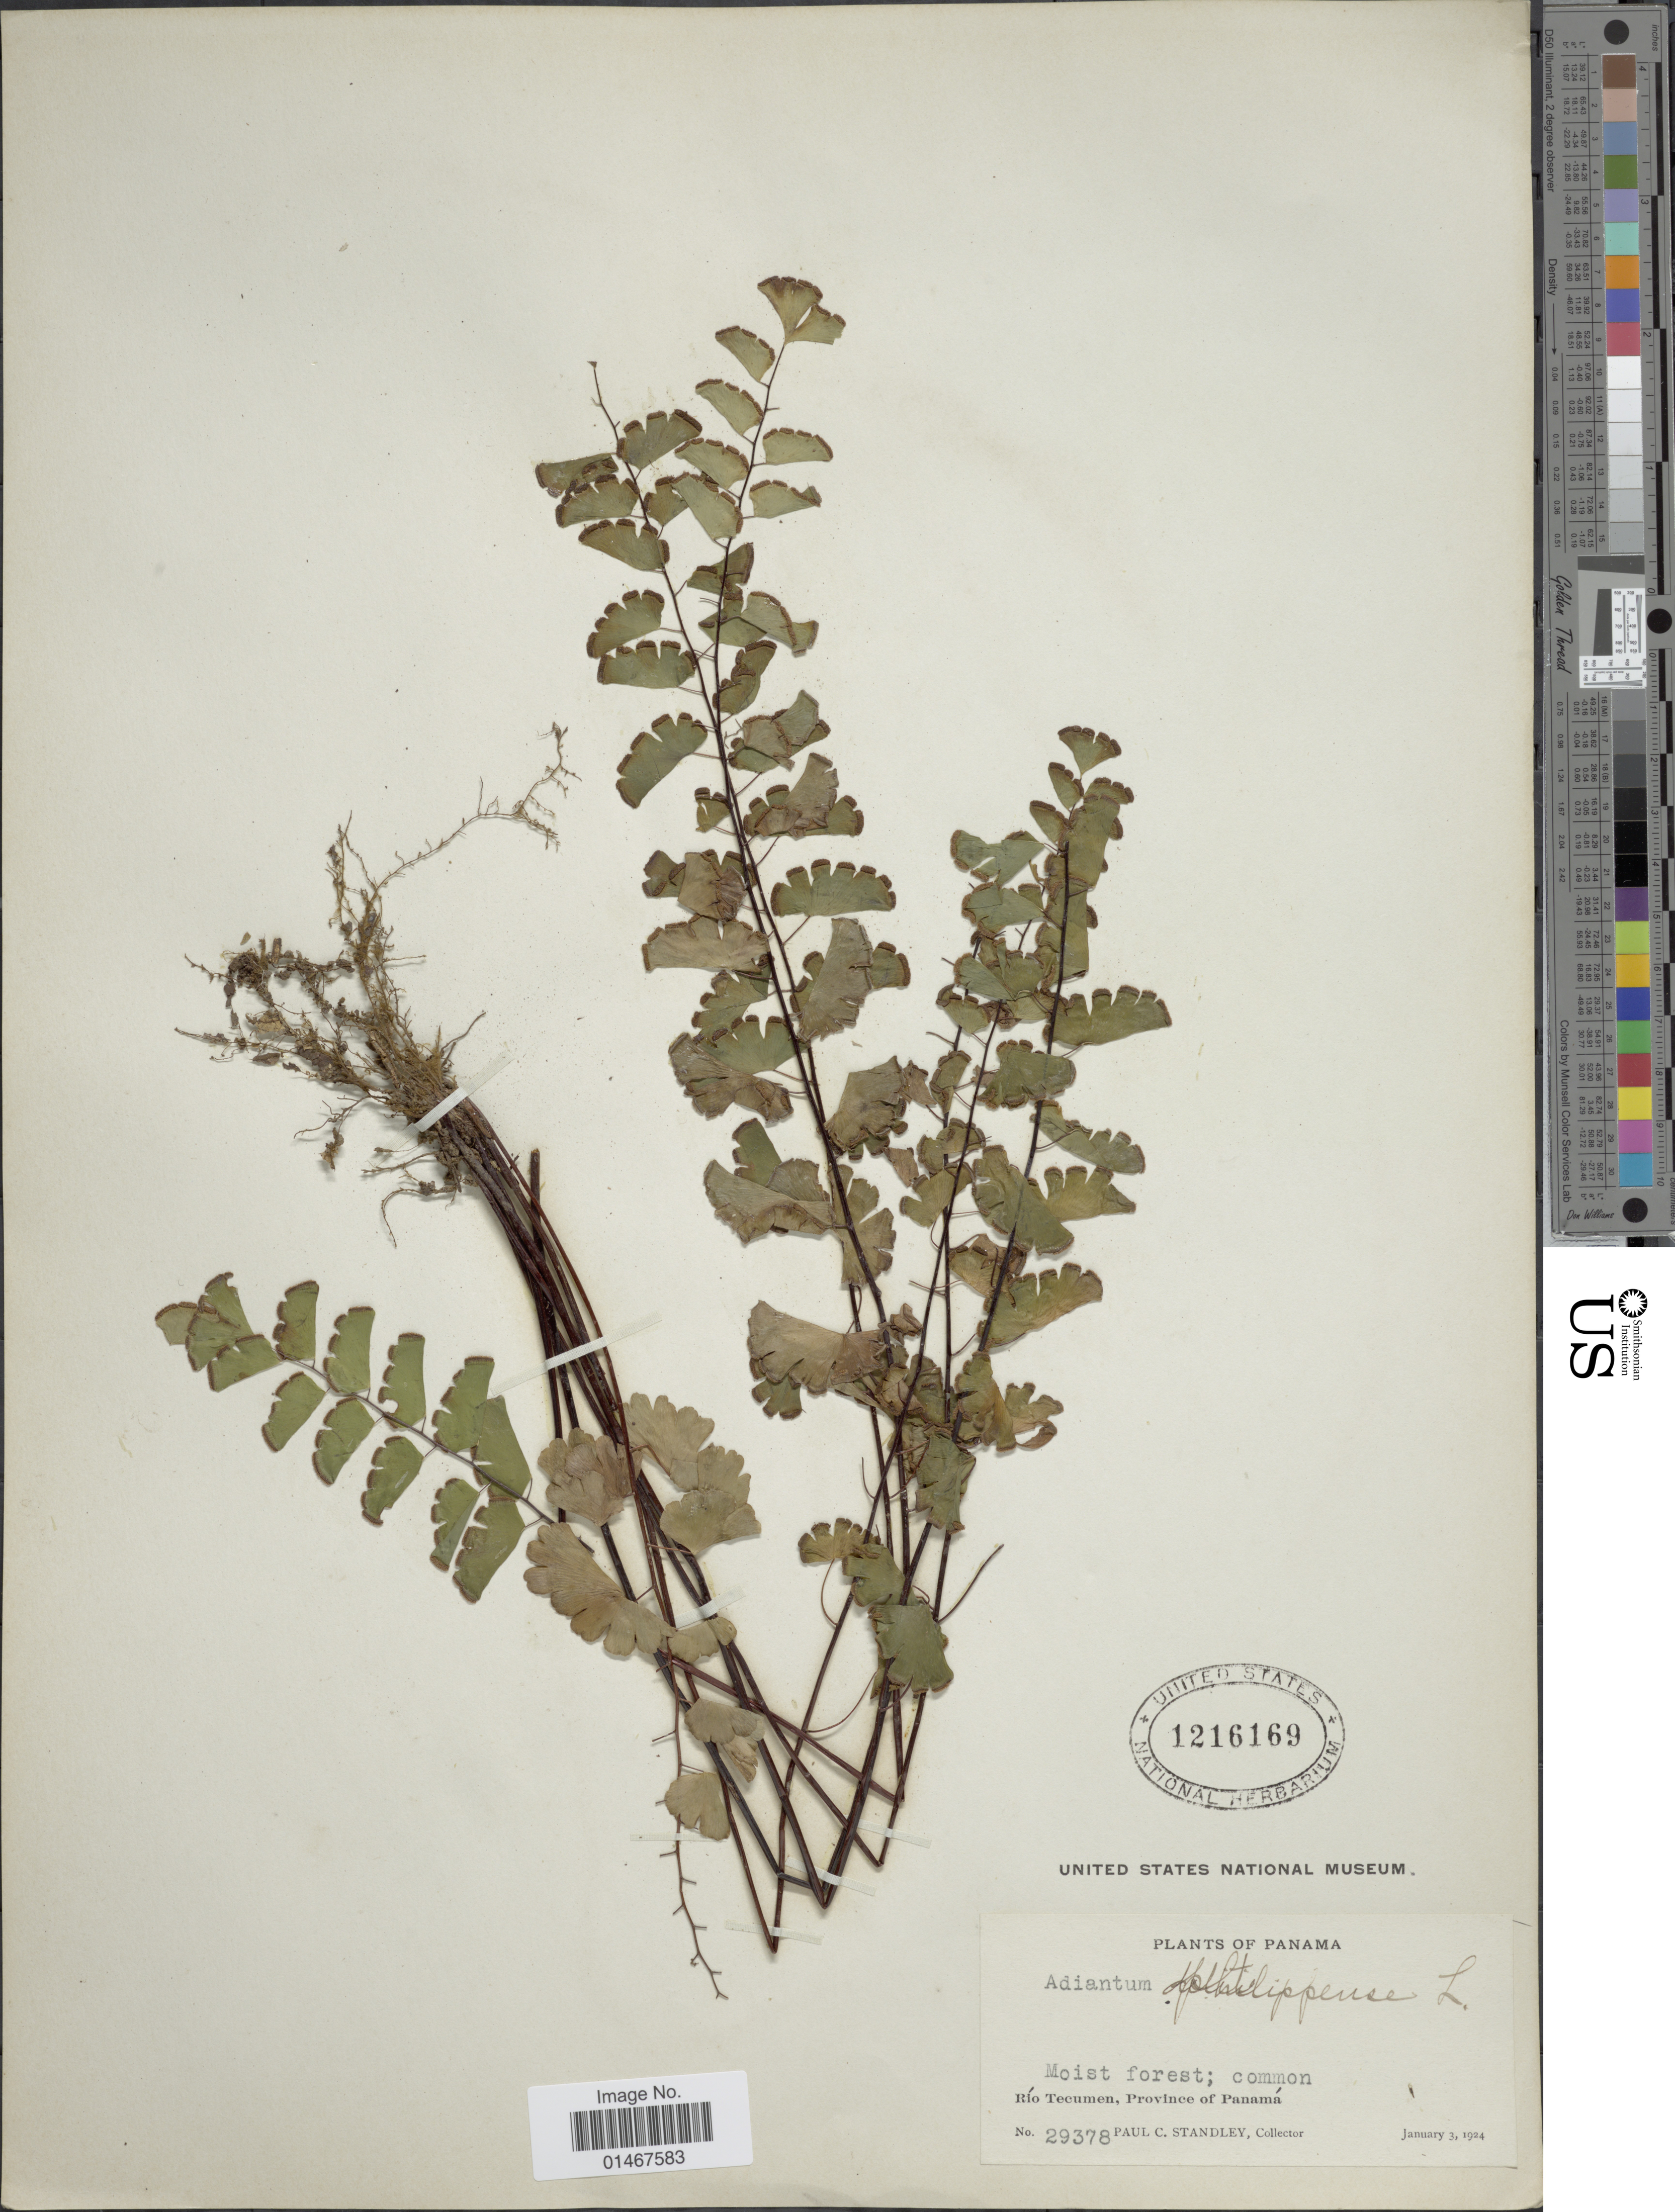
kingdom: Plantae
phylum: Tracheophyta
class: Polypodiopsida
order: Polypodiales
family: Pteridaceae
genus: Adiantum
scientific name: Adiantum philippense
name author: L.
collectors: P. C. Standley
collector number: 29378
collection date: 1924-01-03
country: Panama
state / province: Panamá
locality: Rio Tecumen, Province of Panama.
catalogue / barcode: US 1216169